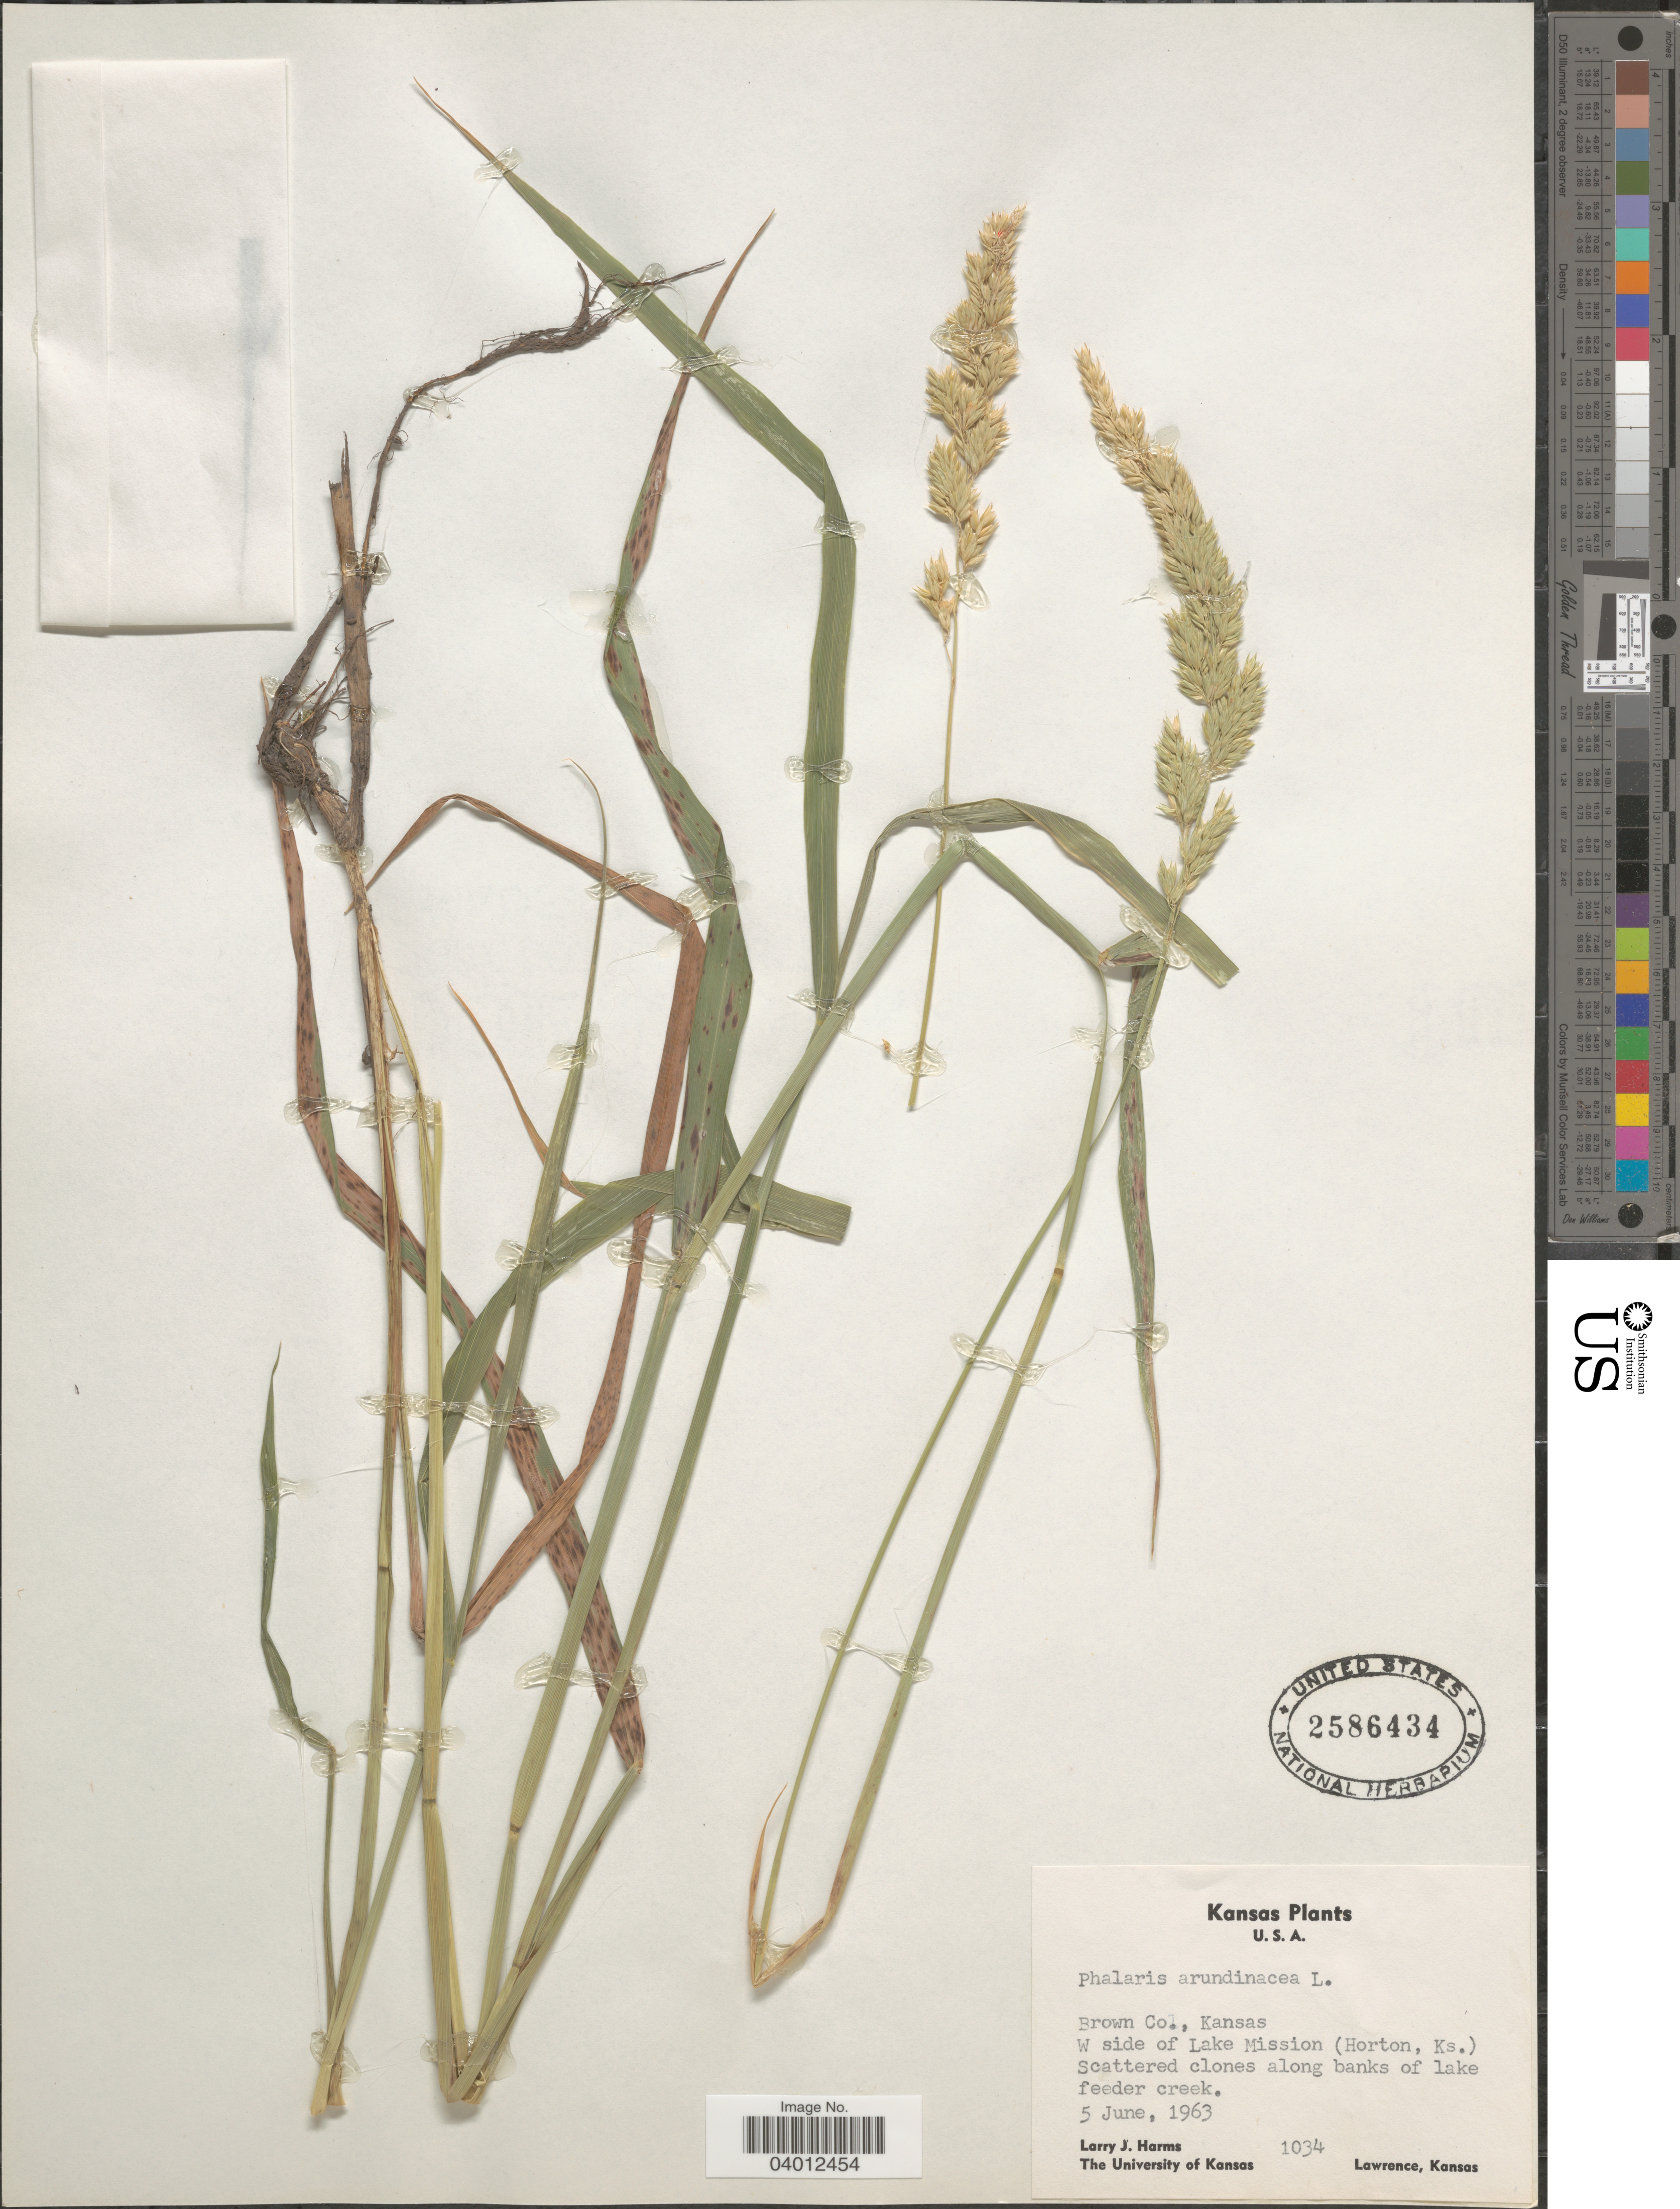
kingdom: Plantae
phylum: Tracheophyta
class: Liliopsida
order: Poales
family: Poaceae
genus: Phalaris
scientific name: Phalaris arundinacea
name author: L.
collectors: L. Harms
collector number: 1034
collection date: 1963-06-05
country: United States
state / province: Kansas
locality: Brown Co. W side of Lake Mission (Horton, Ks.). Along banks of lake feeder creek.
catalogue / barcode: US 2586434